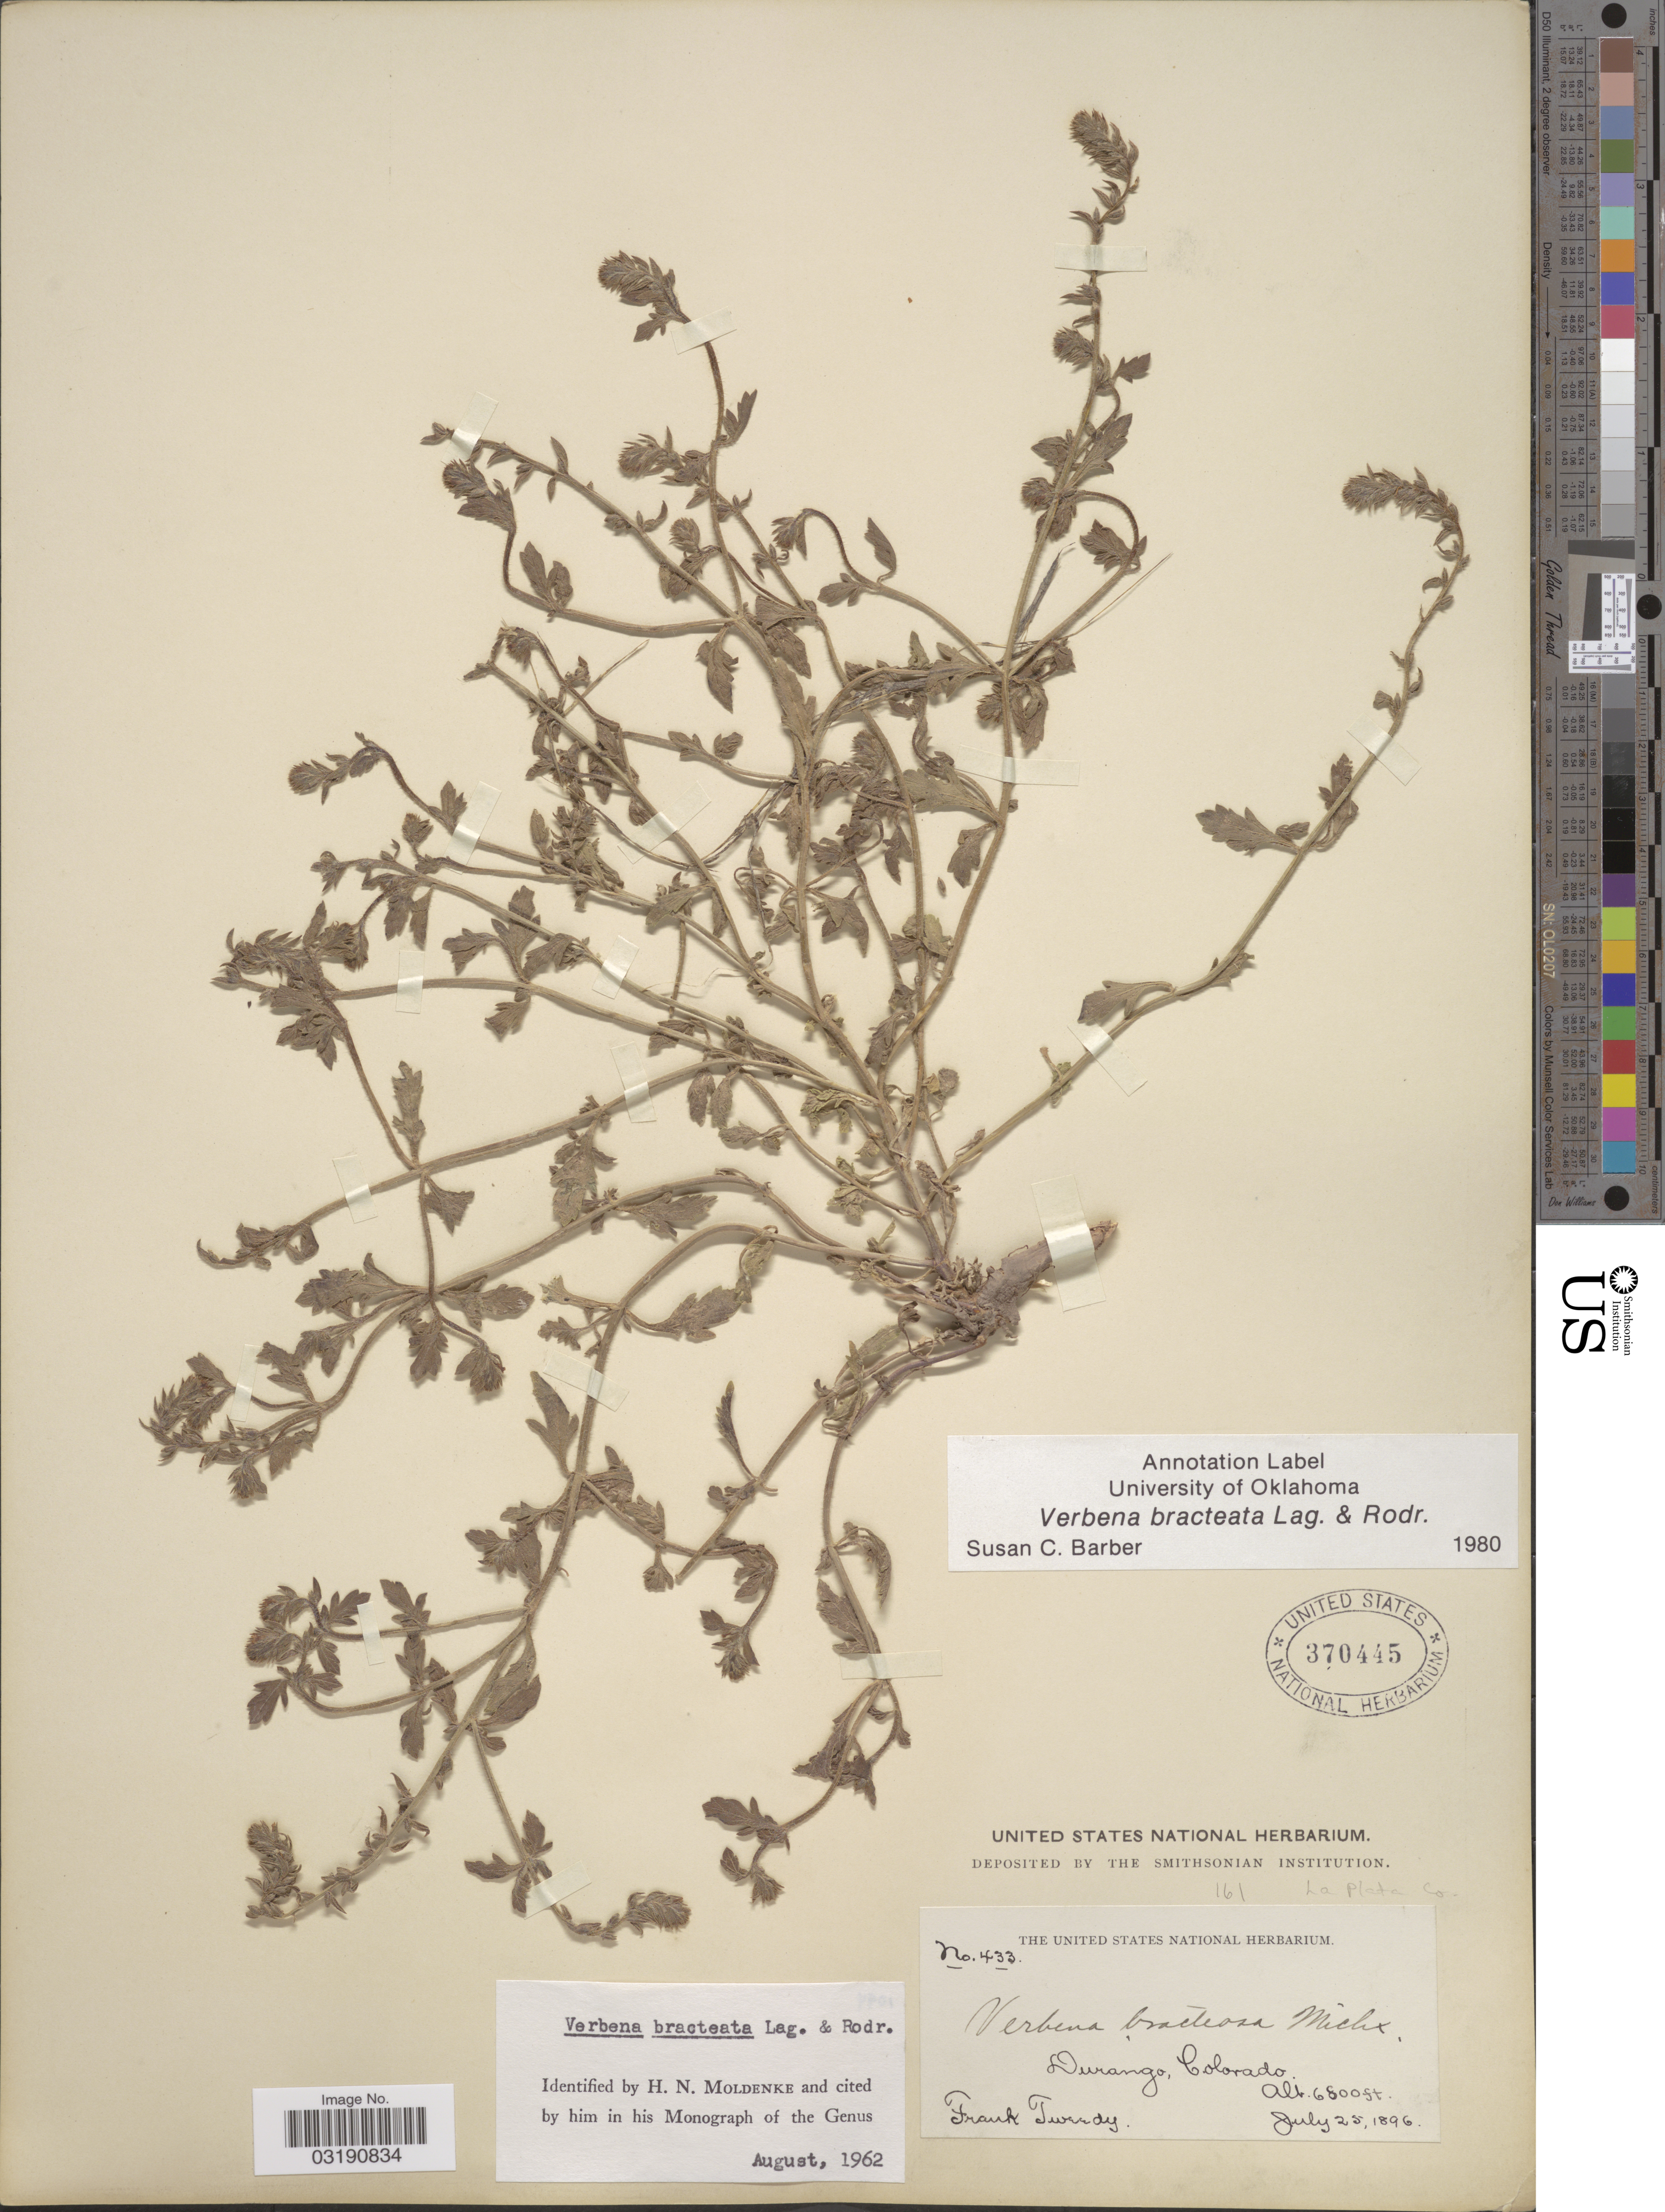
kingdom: Plantae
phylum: Tracheophyta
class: Magnoliopsida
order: Lamiales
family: Verbenaceae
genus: Verbena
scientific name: Verbena bracteata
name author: Cav. ex Lag. & Rodr.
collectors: F. Tweedy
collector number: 433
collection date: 1896-07-25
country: United States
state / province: Colorado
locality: La Plata Co. Durango.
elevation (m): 2073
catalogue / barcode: US 370445